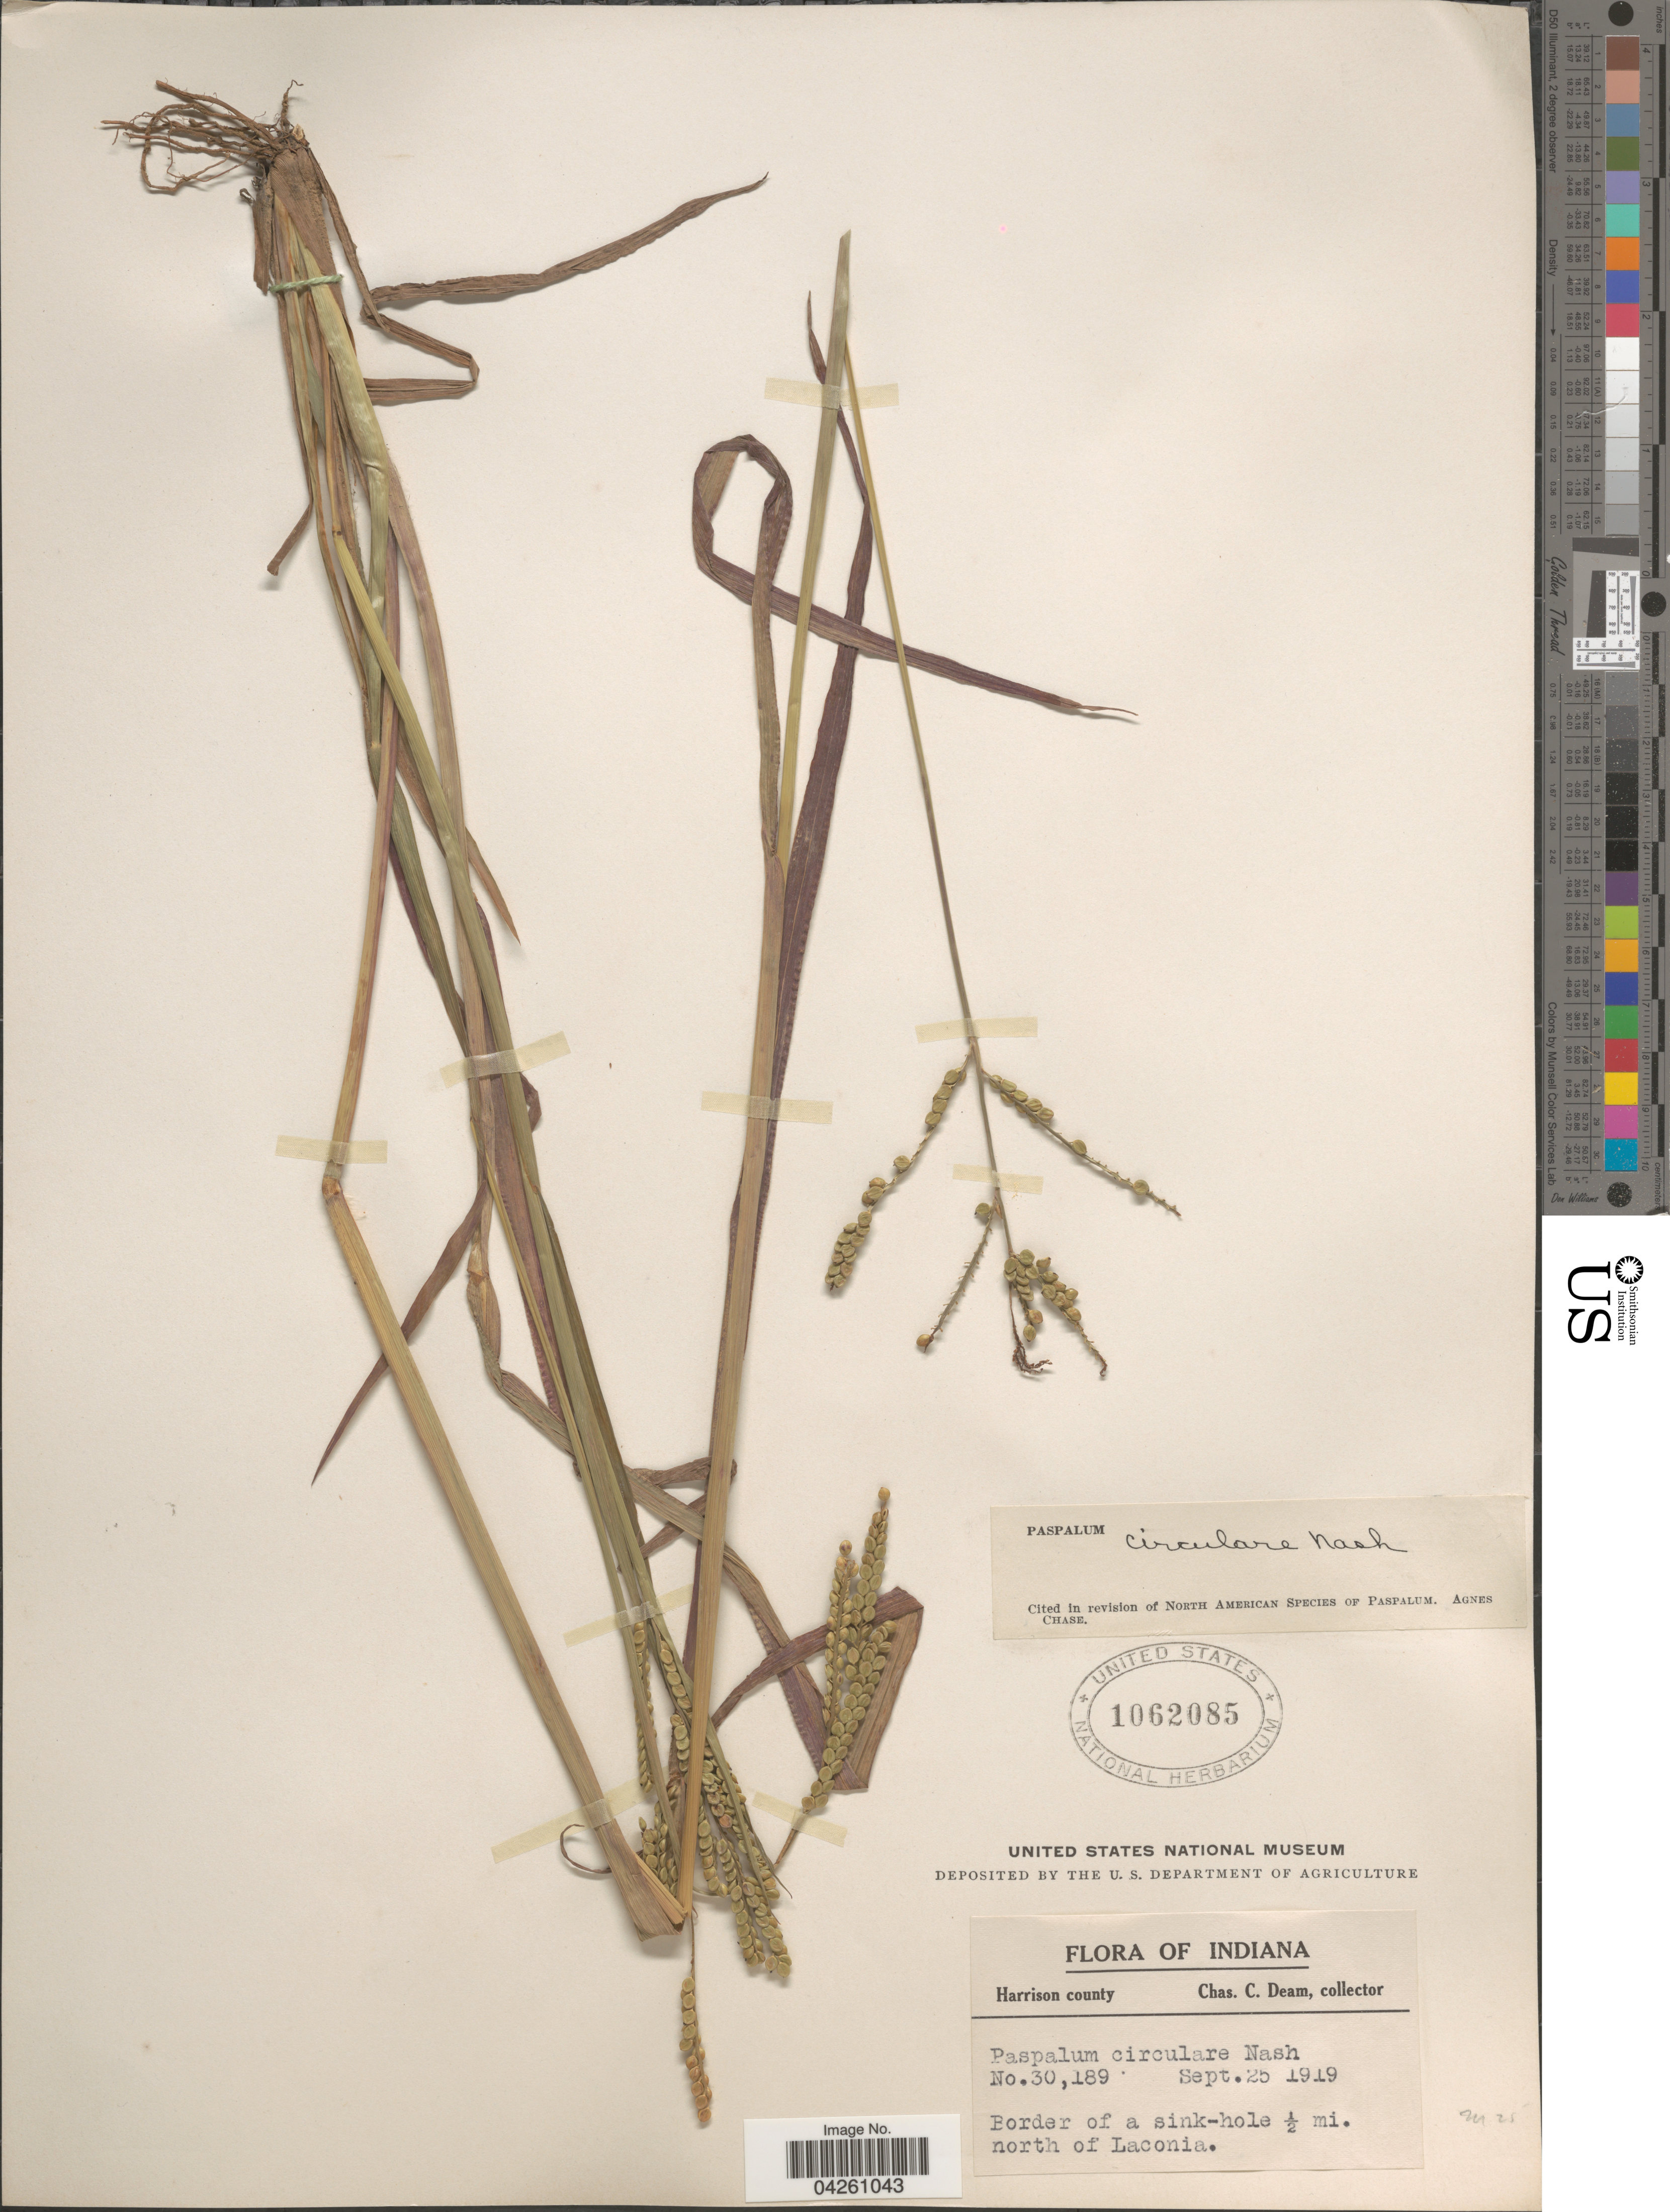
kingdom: Plantae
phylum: Tracheophyta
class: Liliopsida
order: Poales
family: Poaceae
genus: Paspalum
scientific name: Paspalum circulare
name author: Nash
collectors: C. C. Deam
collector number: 30189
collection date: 1919-09-25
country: United States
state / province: Indiana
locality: Harrison county. Border of a sink-hole ½ mi. north of Laconia.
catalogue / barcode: US 1062085